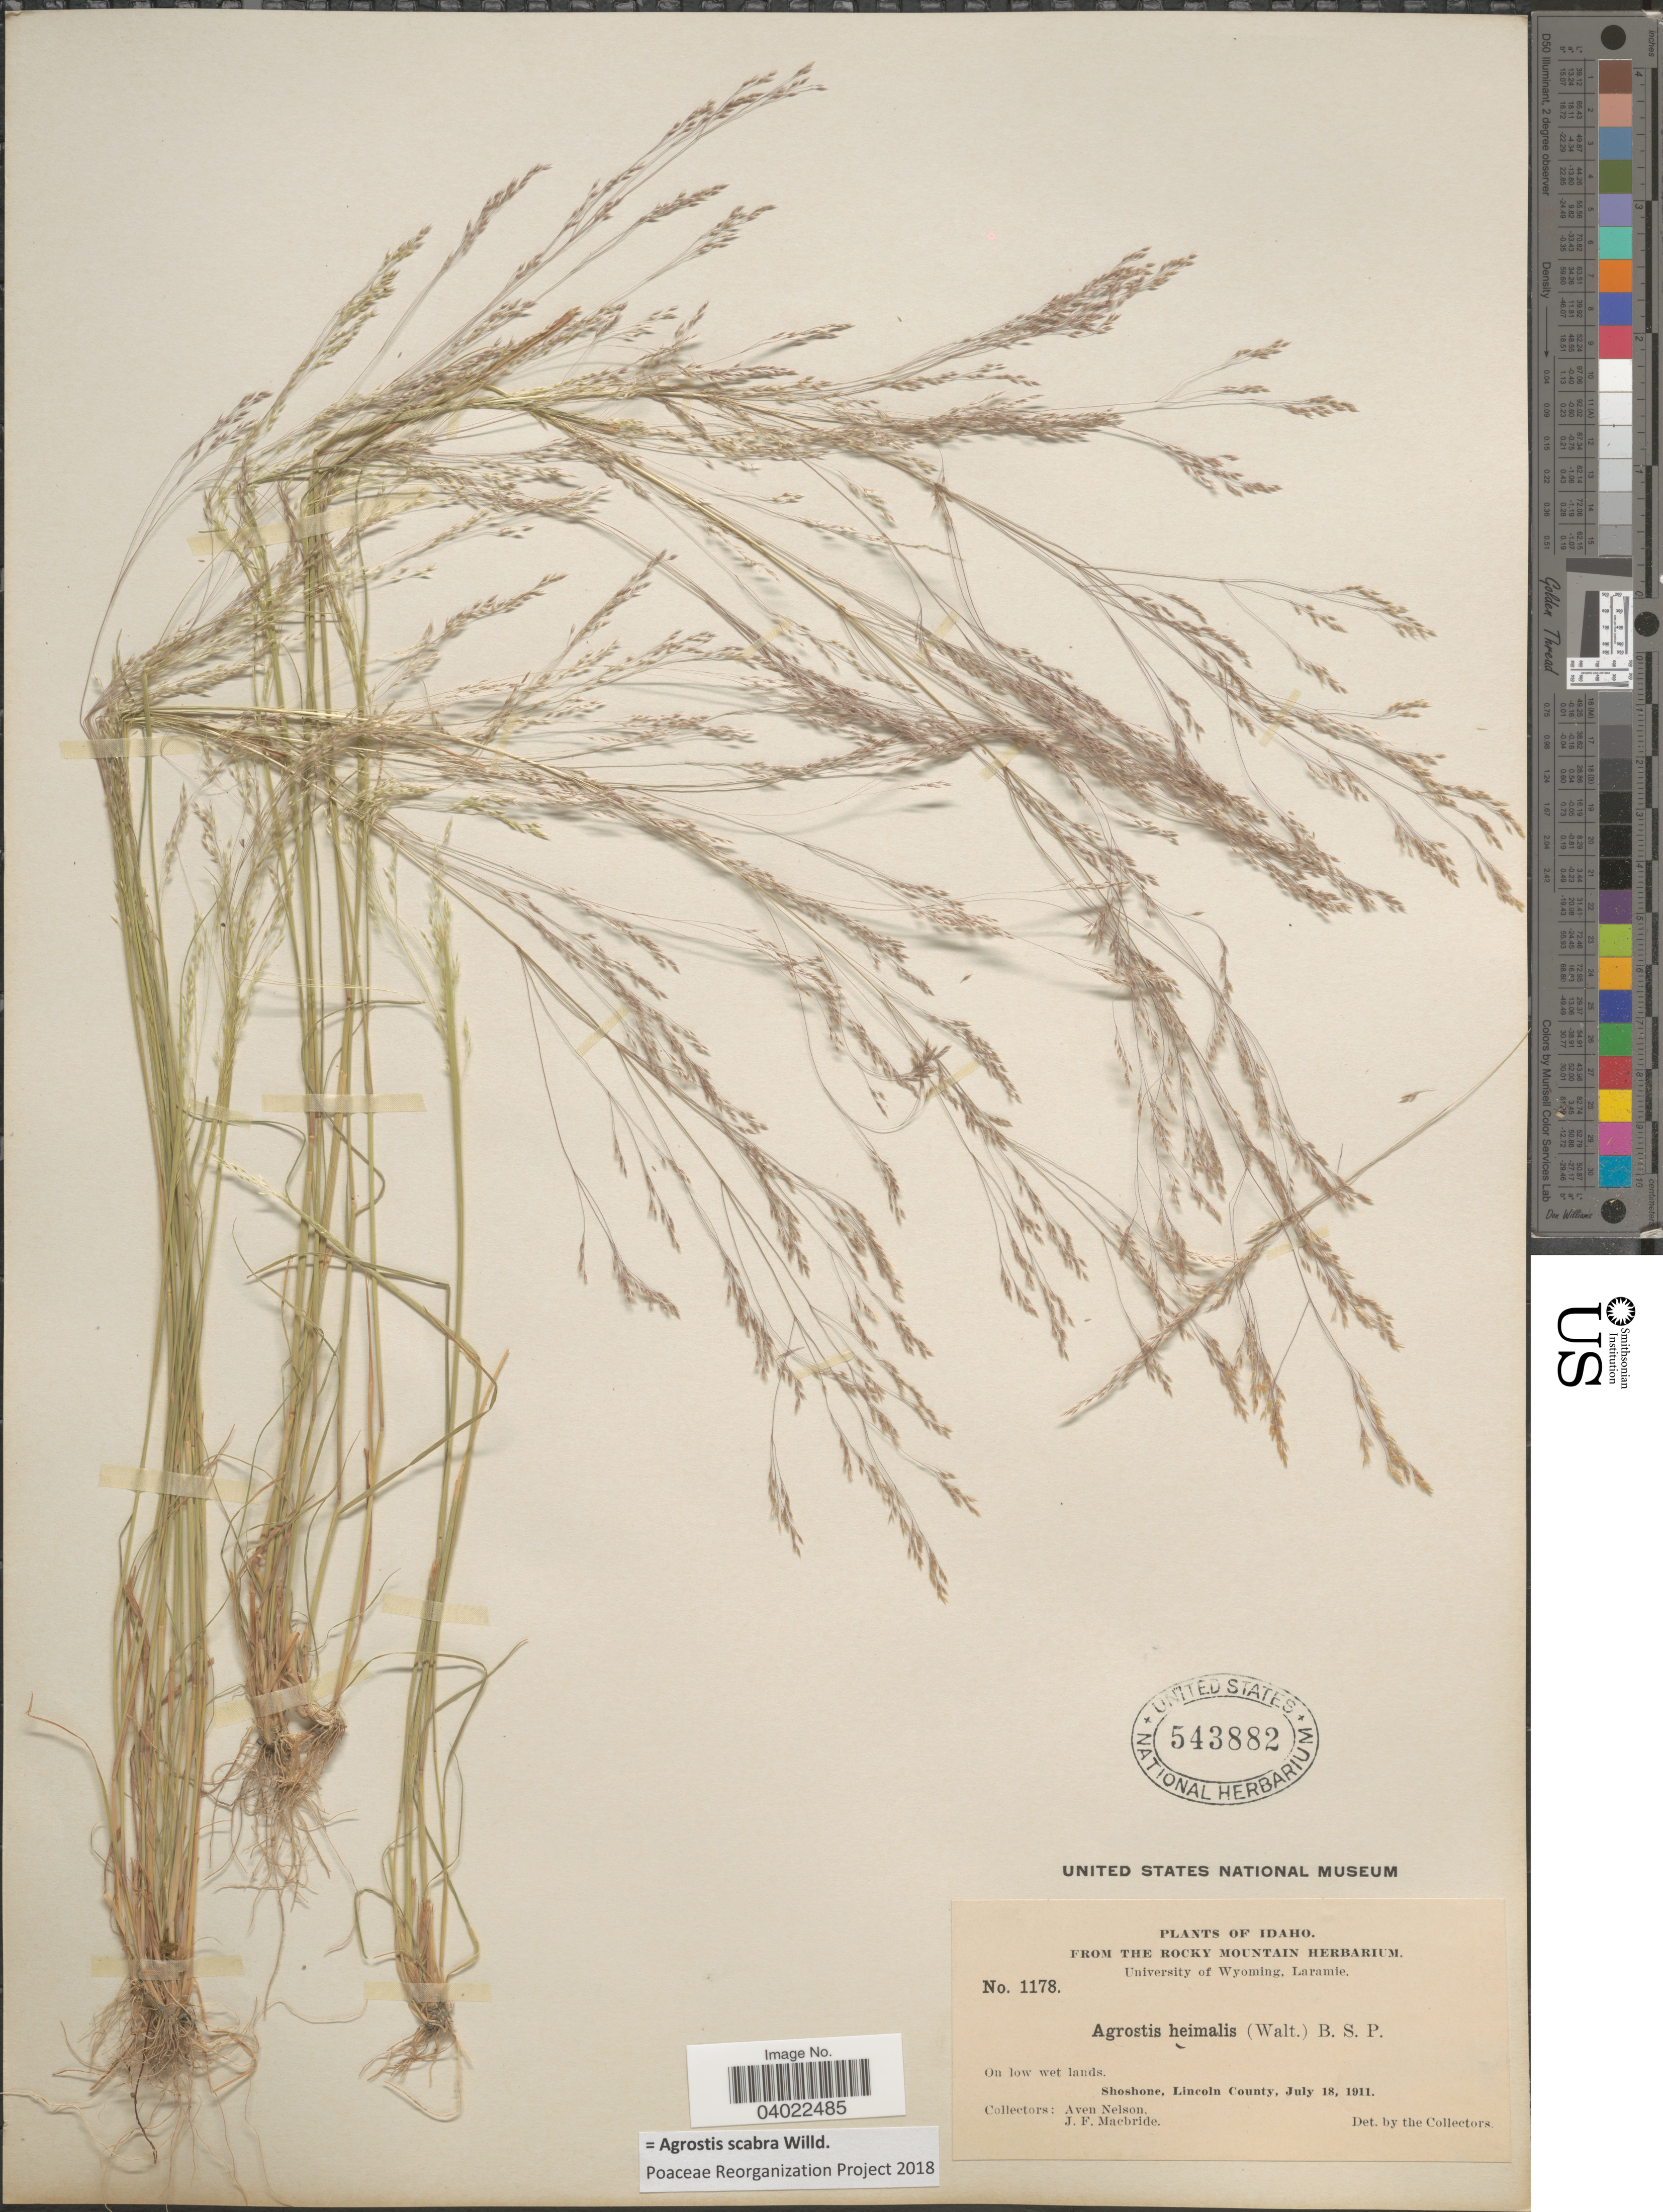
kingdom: Plantae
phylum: Tracheophyta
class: Liliopsida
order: Poales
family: Poaceae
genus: Agrostis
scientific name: Agrostis scabra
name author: Willd.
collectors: A. Nelson & J. F. Macbride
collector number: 1178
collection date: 1911-07-18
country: United States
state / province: Idaho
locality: Shoshone, Lincoln County.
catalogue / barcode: US 543882